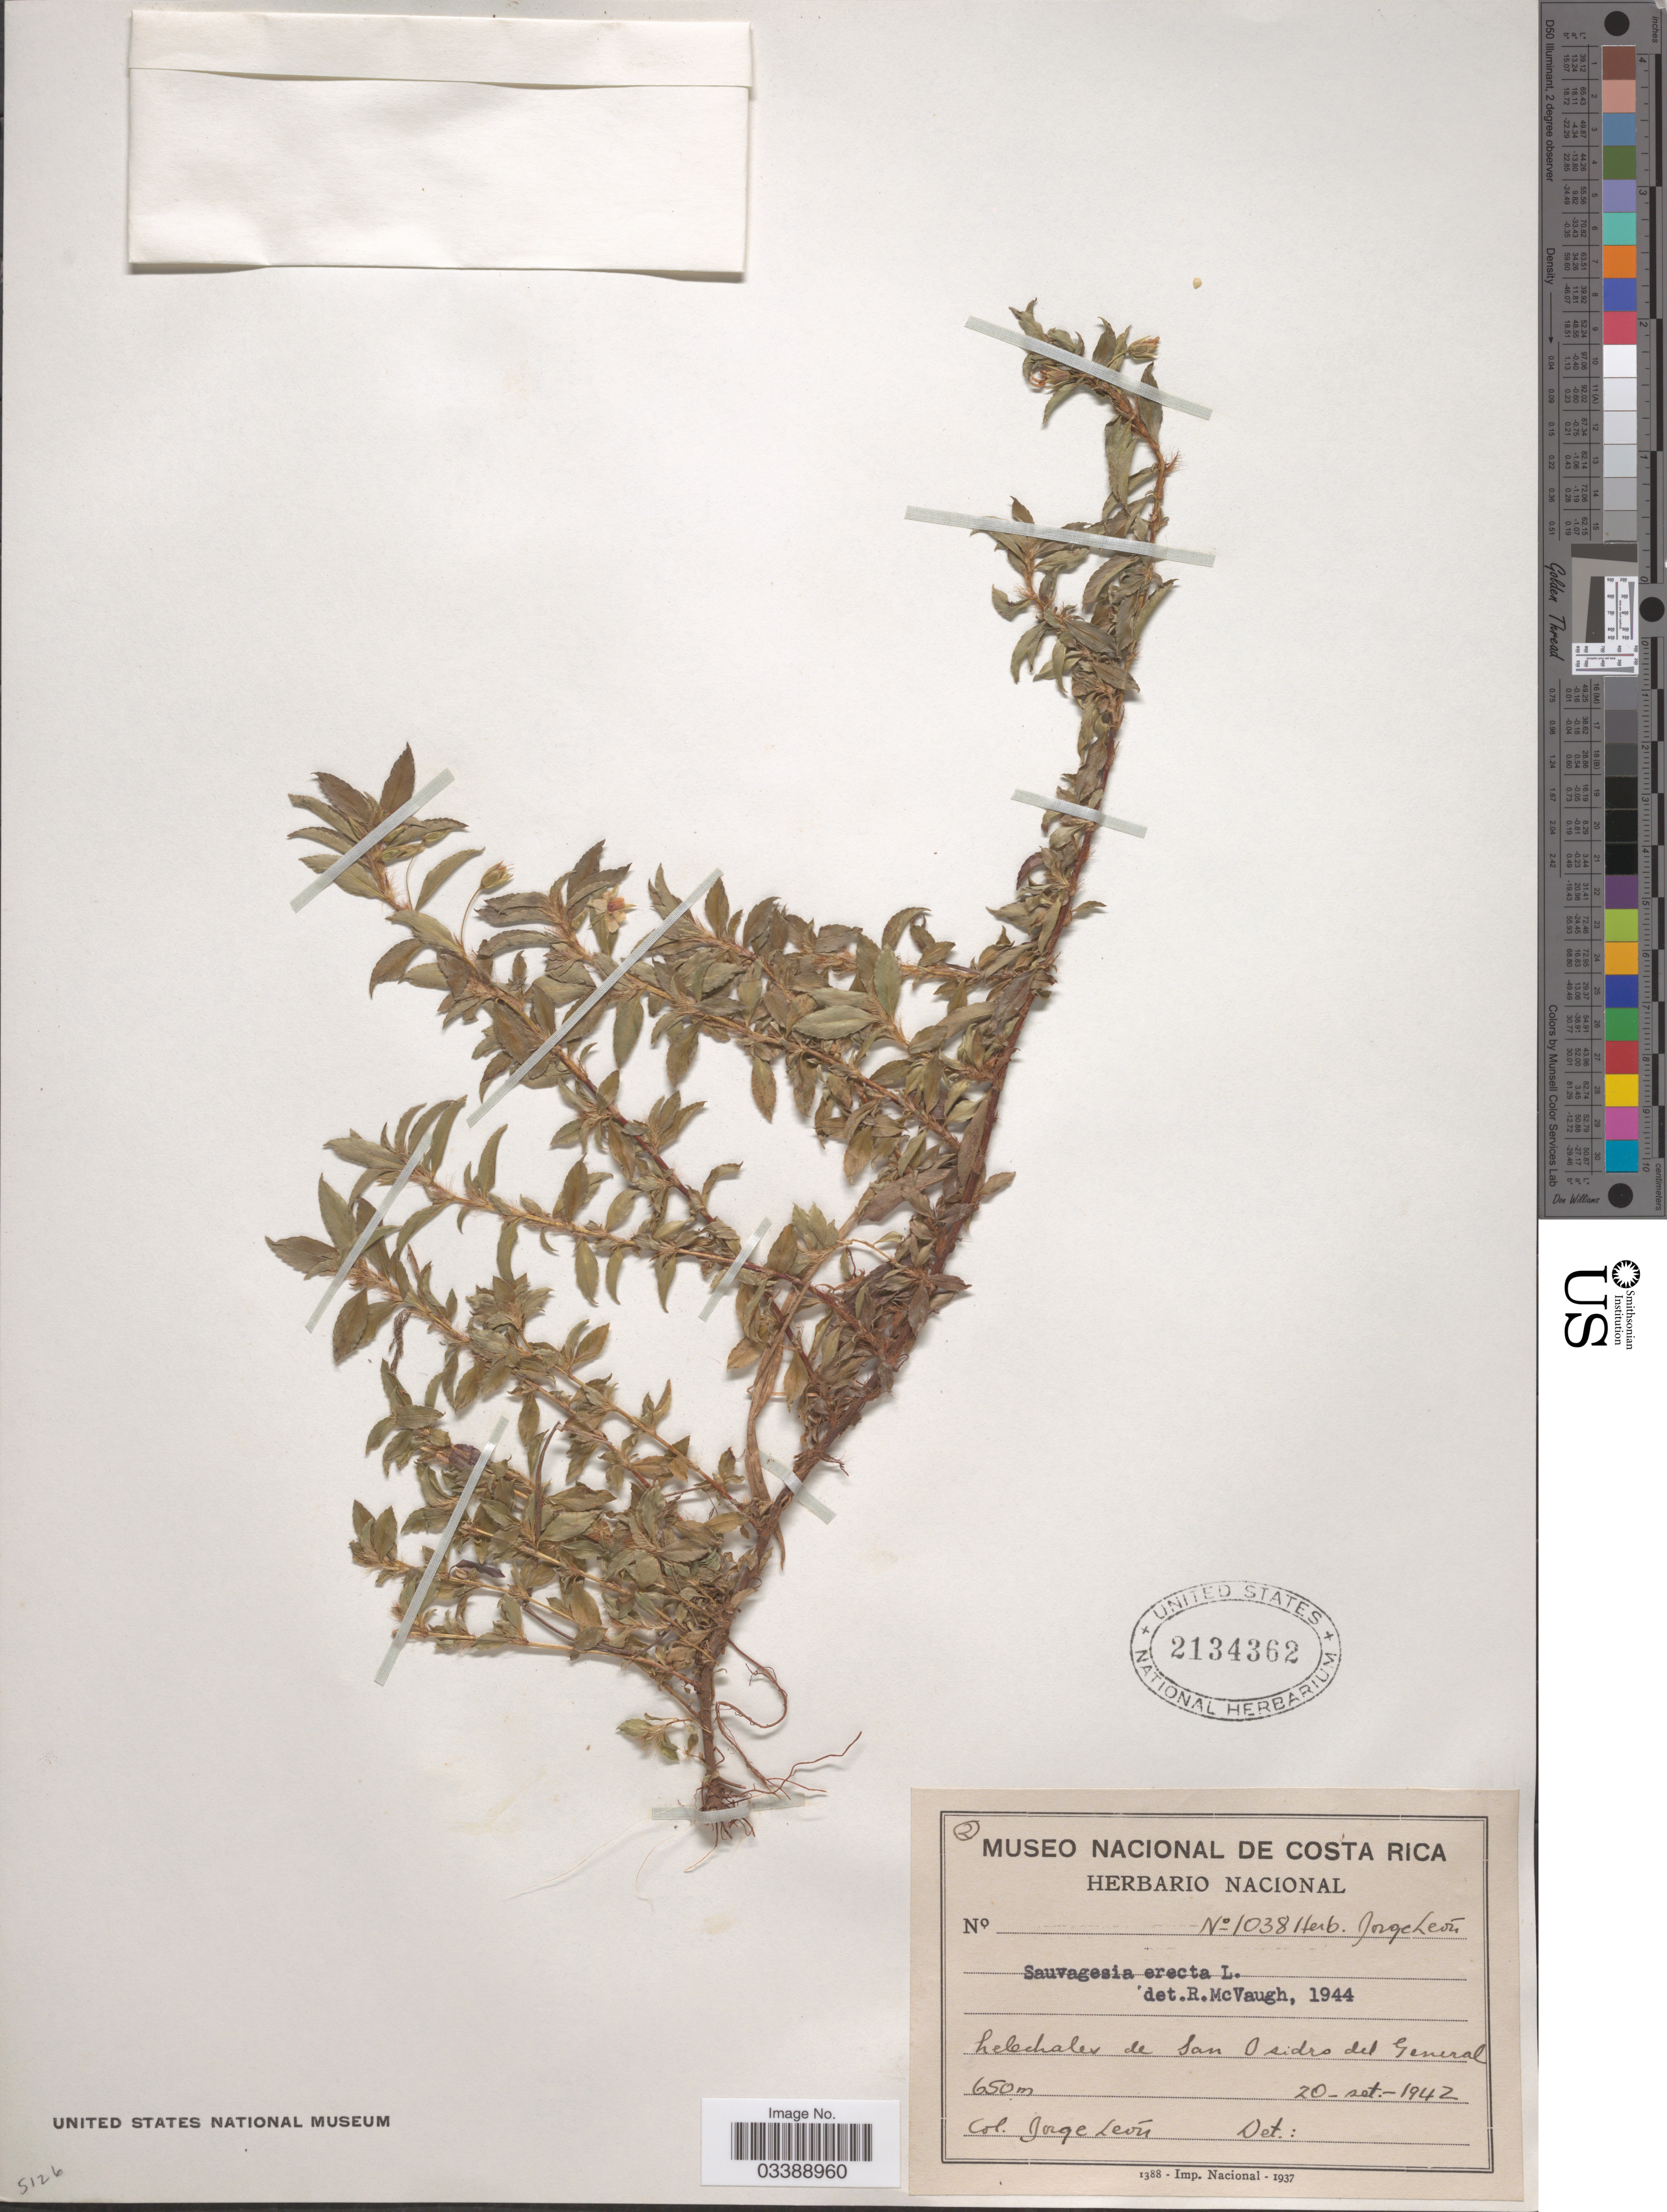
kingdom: Plantae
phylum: Tracheophyta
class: Magnoliopsida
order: Malpighiales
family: Ochnaceae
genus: Sauvagesia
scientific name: Sauvagesia erecta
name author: L.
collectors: J. León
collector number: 1038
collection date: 1942-09-20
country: Costa Rica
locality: Helechales de San Isidro del General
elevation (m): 650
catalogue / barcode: US 2134362